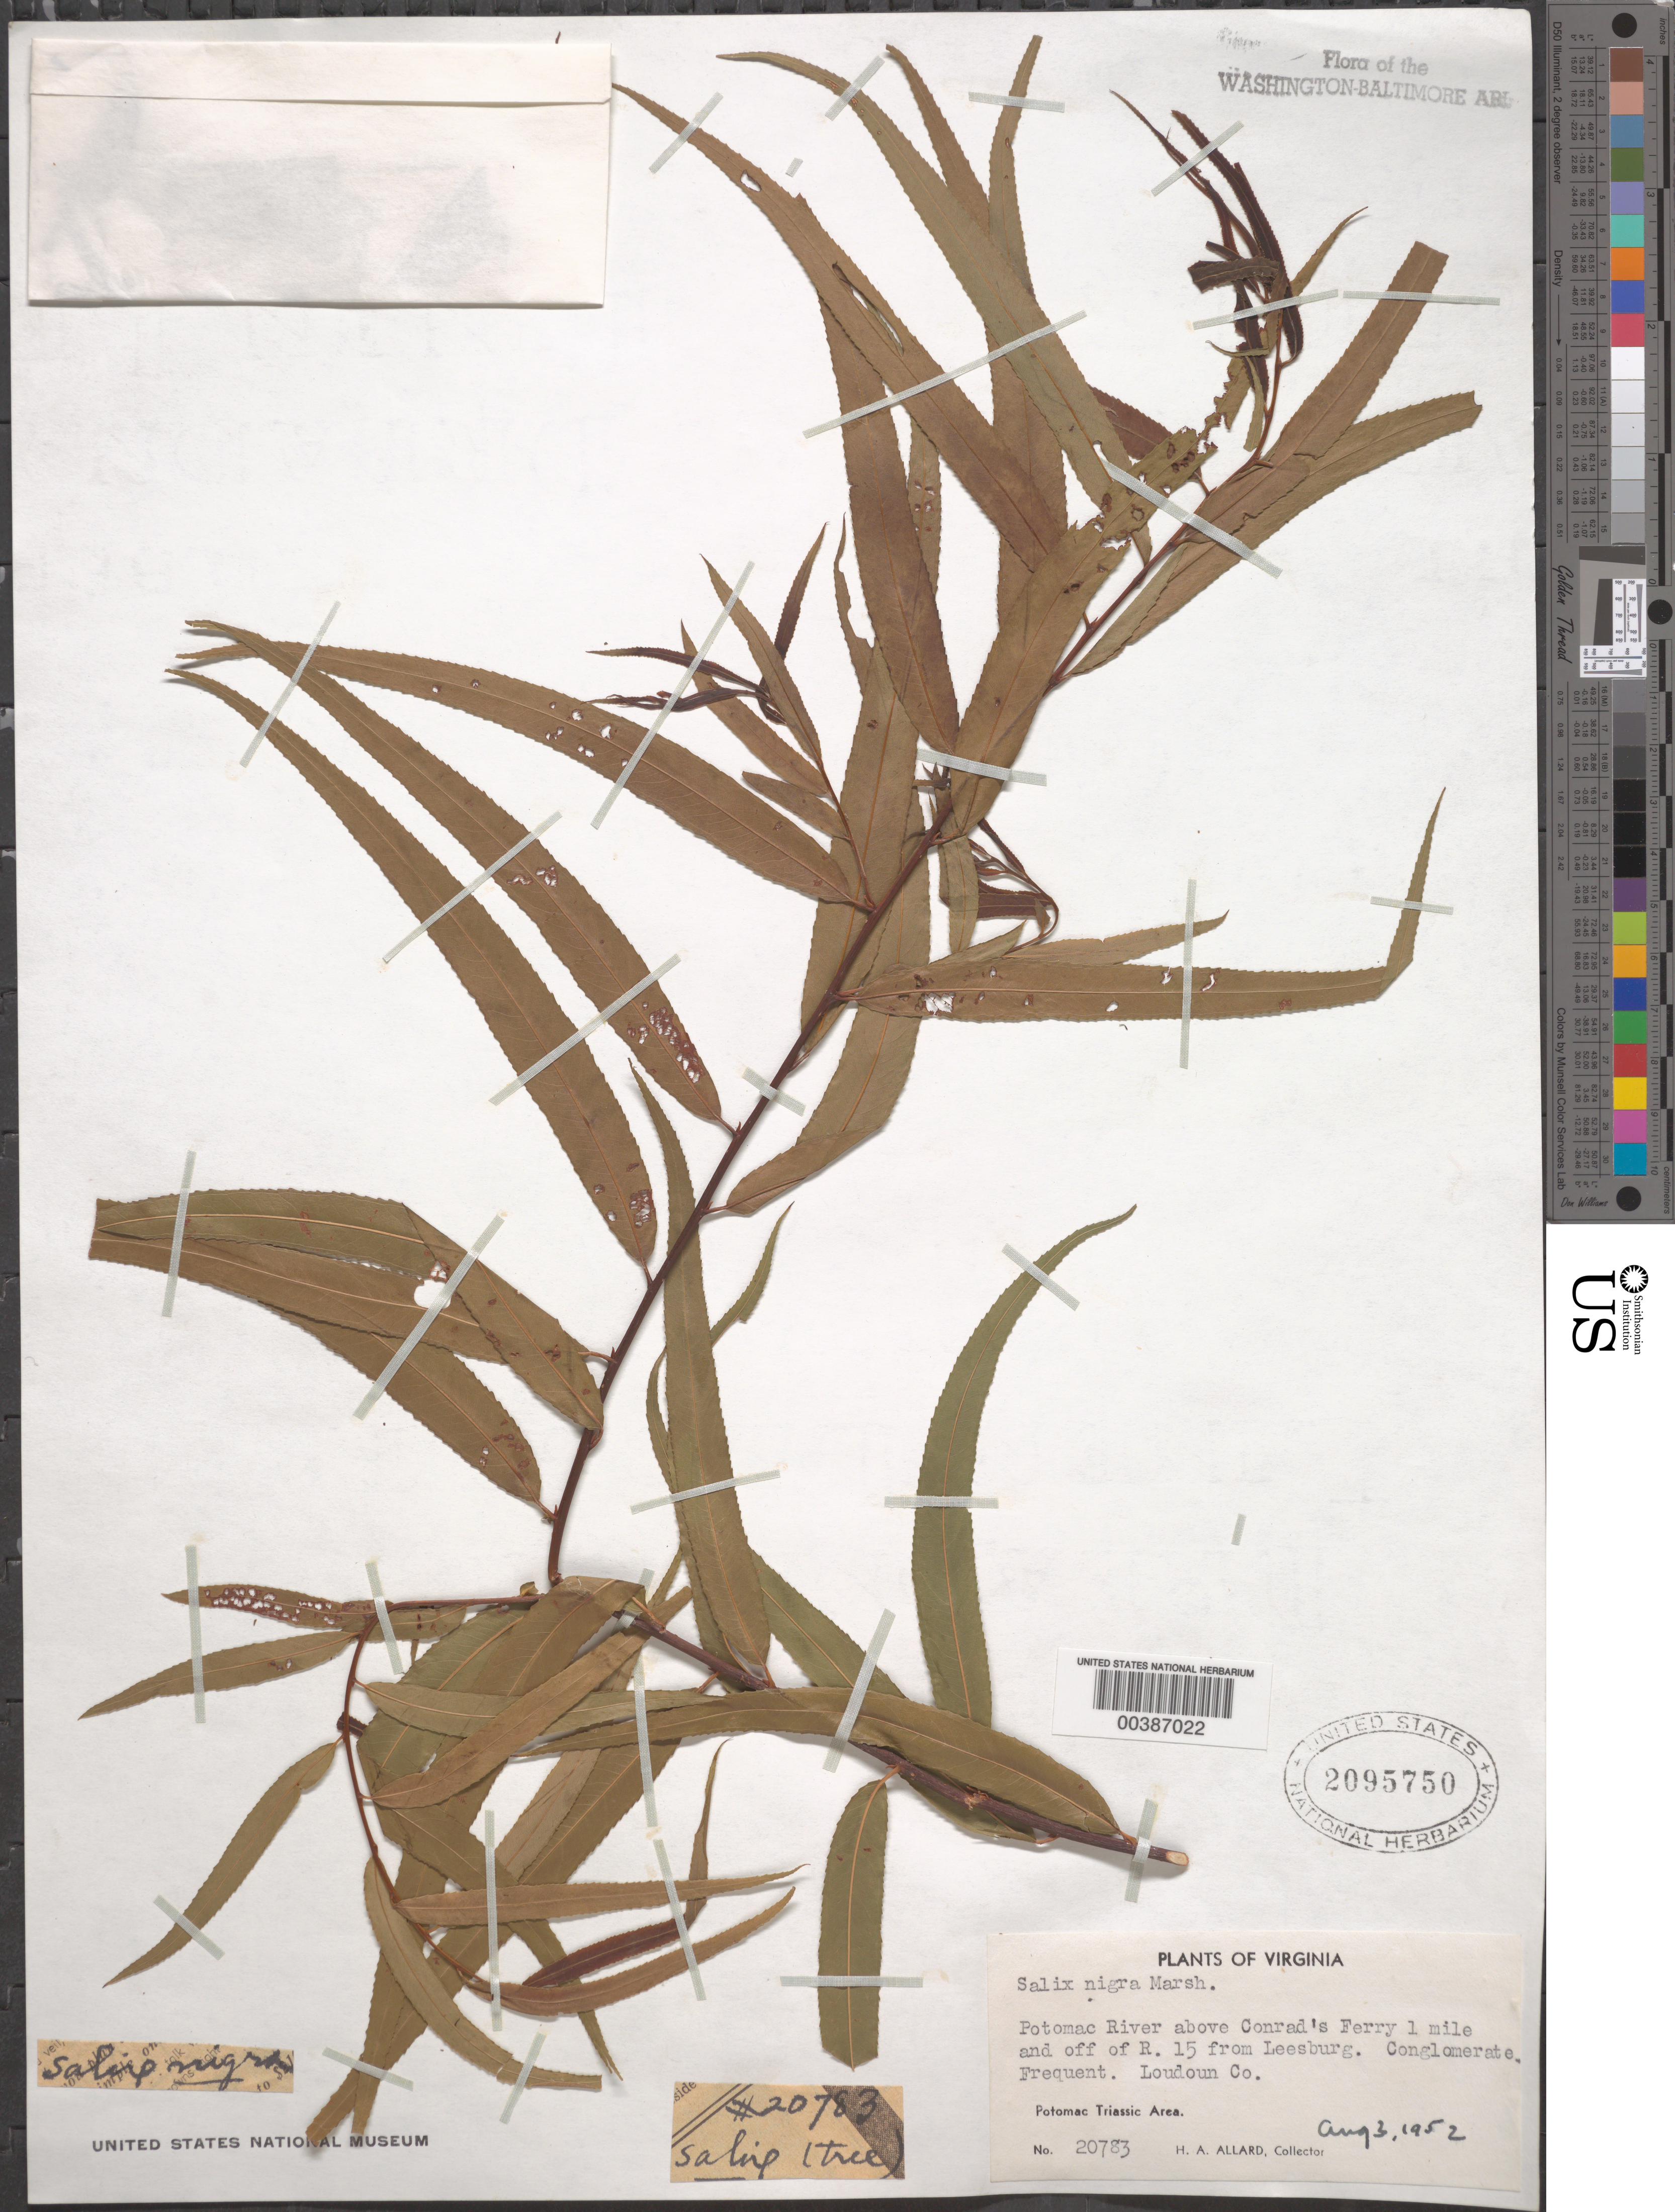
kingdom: Plantae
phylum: Tracheophyta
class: Magnoliopsida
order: Malpighiales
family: Salicaceae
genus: Salix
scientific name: Salix nigra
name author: Marshall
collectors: H. A. Allard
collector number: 20783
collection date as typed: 03 Aug 1952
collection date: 1952-08-03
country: United States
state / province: Virginia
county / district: Loudoun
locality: Above Conrads Ferry on the Potomac River, off Route 15 C. and O. Canal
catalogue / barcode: US 2095750